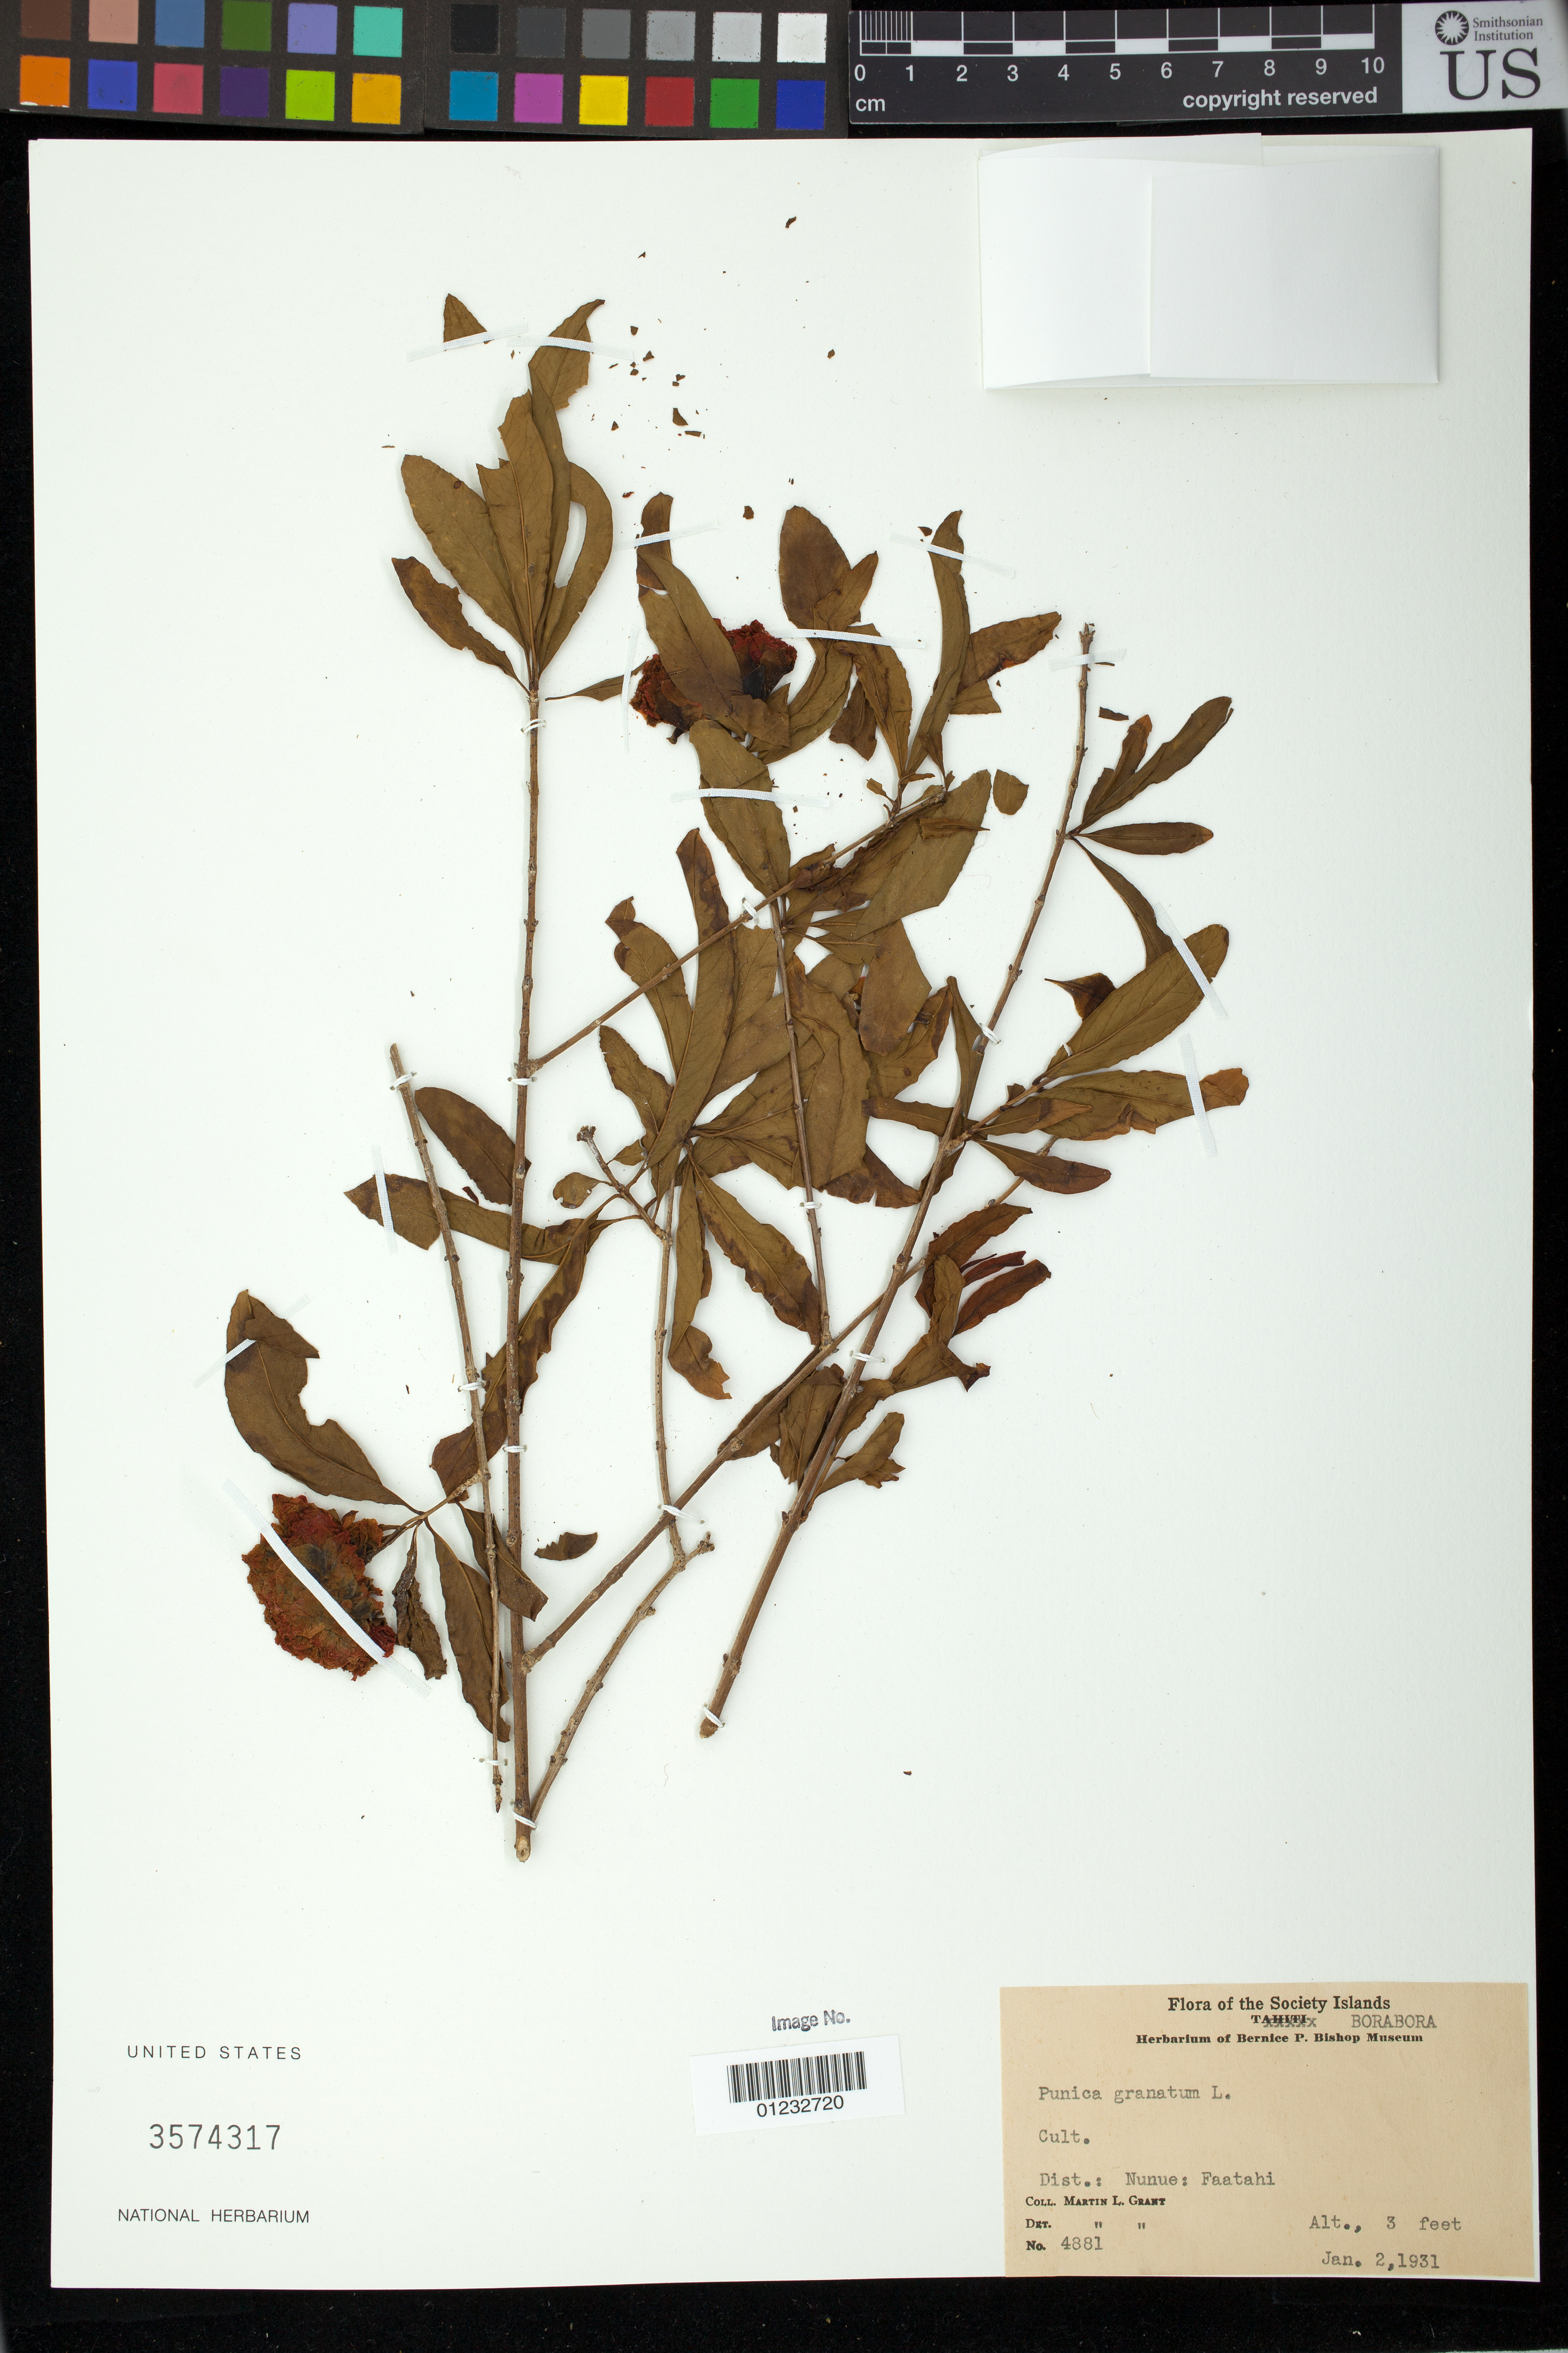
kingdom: Plantae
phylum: Tracheophyta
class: Magnoliopsida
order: Myrtales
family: Lythraceae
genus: Punica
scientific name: Punica granatum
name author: L.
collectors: M. L. Grant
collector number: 4881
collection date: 1931-01-02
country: French Polynesia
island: Bora Bora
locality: Nunue: Faatahi.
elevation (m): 1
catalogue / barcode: US 3574317